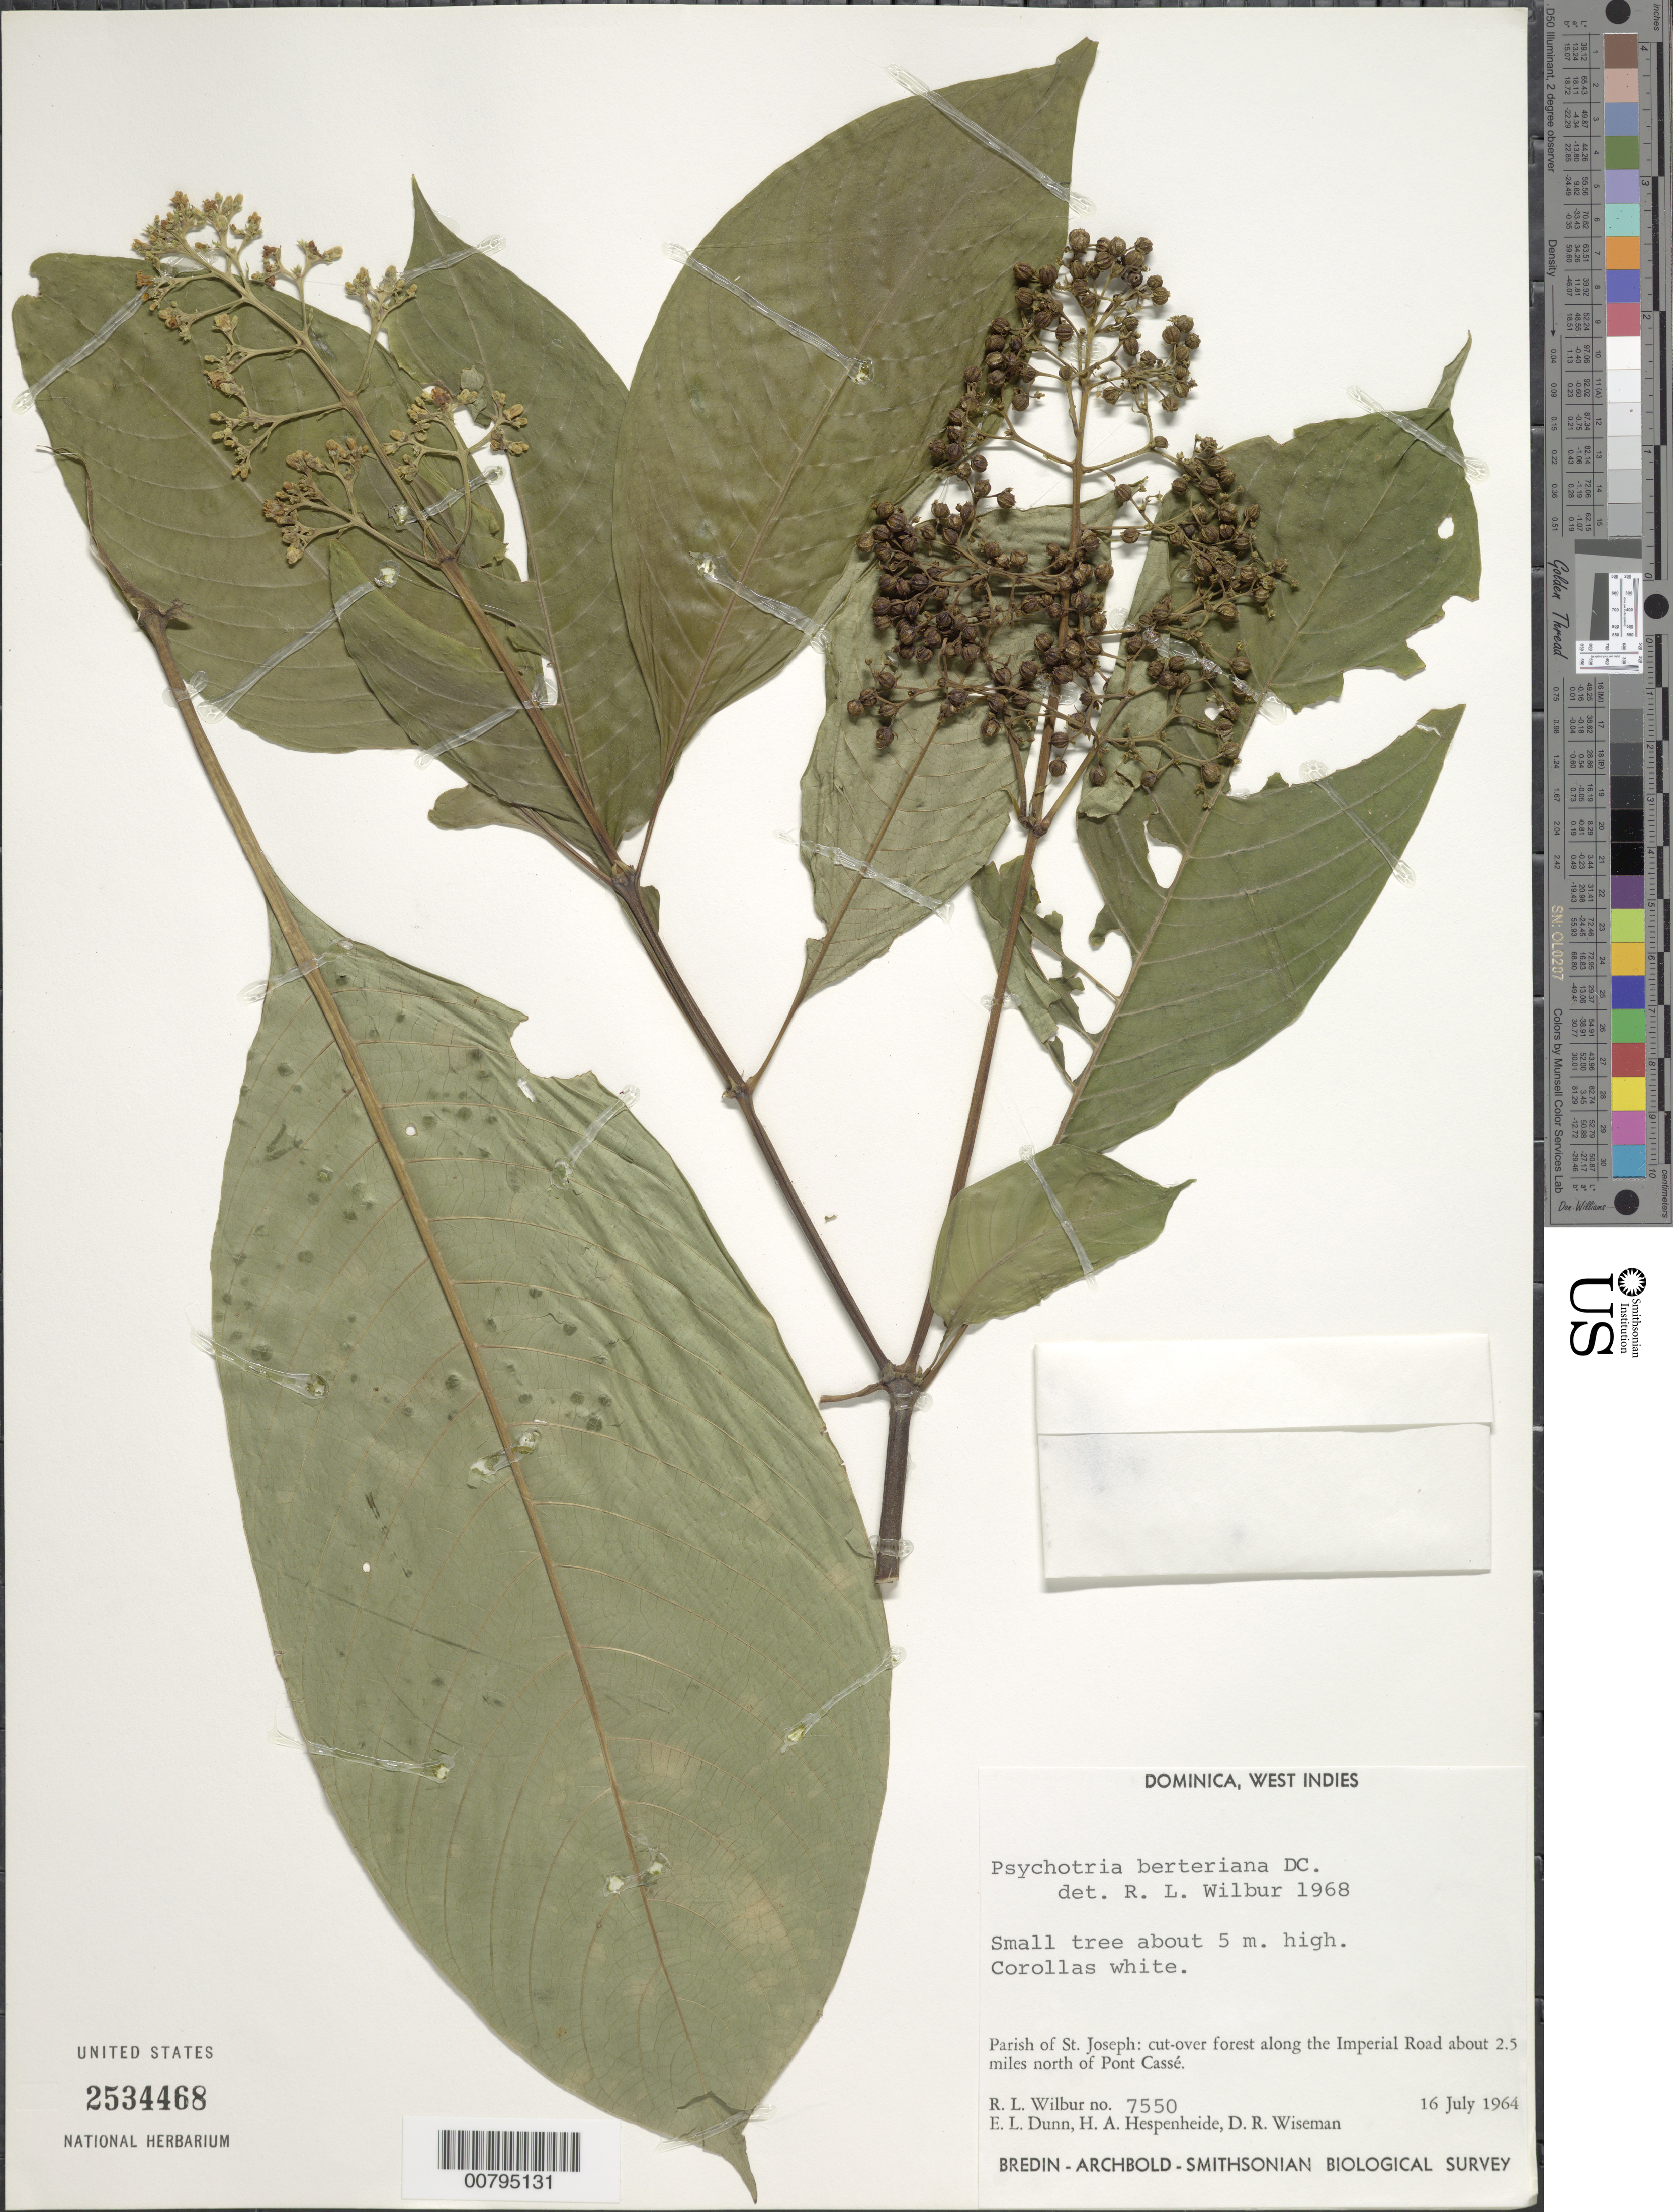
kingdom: Plantae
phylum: Tracheophyta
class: Magnoliopsida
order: Gentianales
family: Rubiaceae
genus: Psychotria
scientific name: Psychotria berteroana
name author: DC.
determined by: Wilbur, R. L.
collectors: R. L. Wilbur, E. Dunn, H. A. Hespenheide & D. R. Wiseman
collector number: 7550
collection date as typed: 16 Jul 1964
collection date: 1964-07-16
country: Dominica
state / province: St. Joseph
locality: Along Imperial Road, about 2.5 miles north of Pont Cassé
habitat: Cut-over forest along road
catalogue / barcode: US 2534468